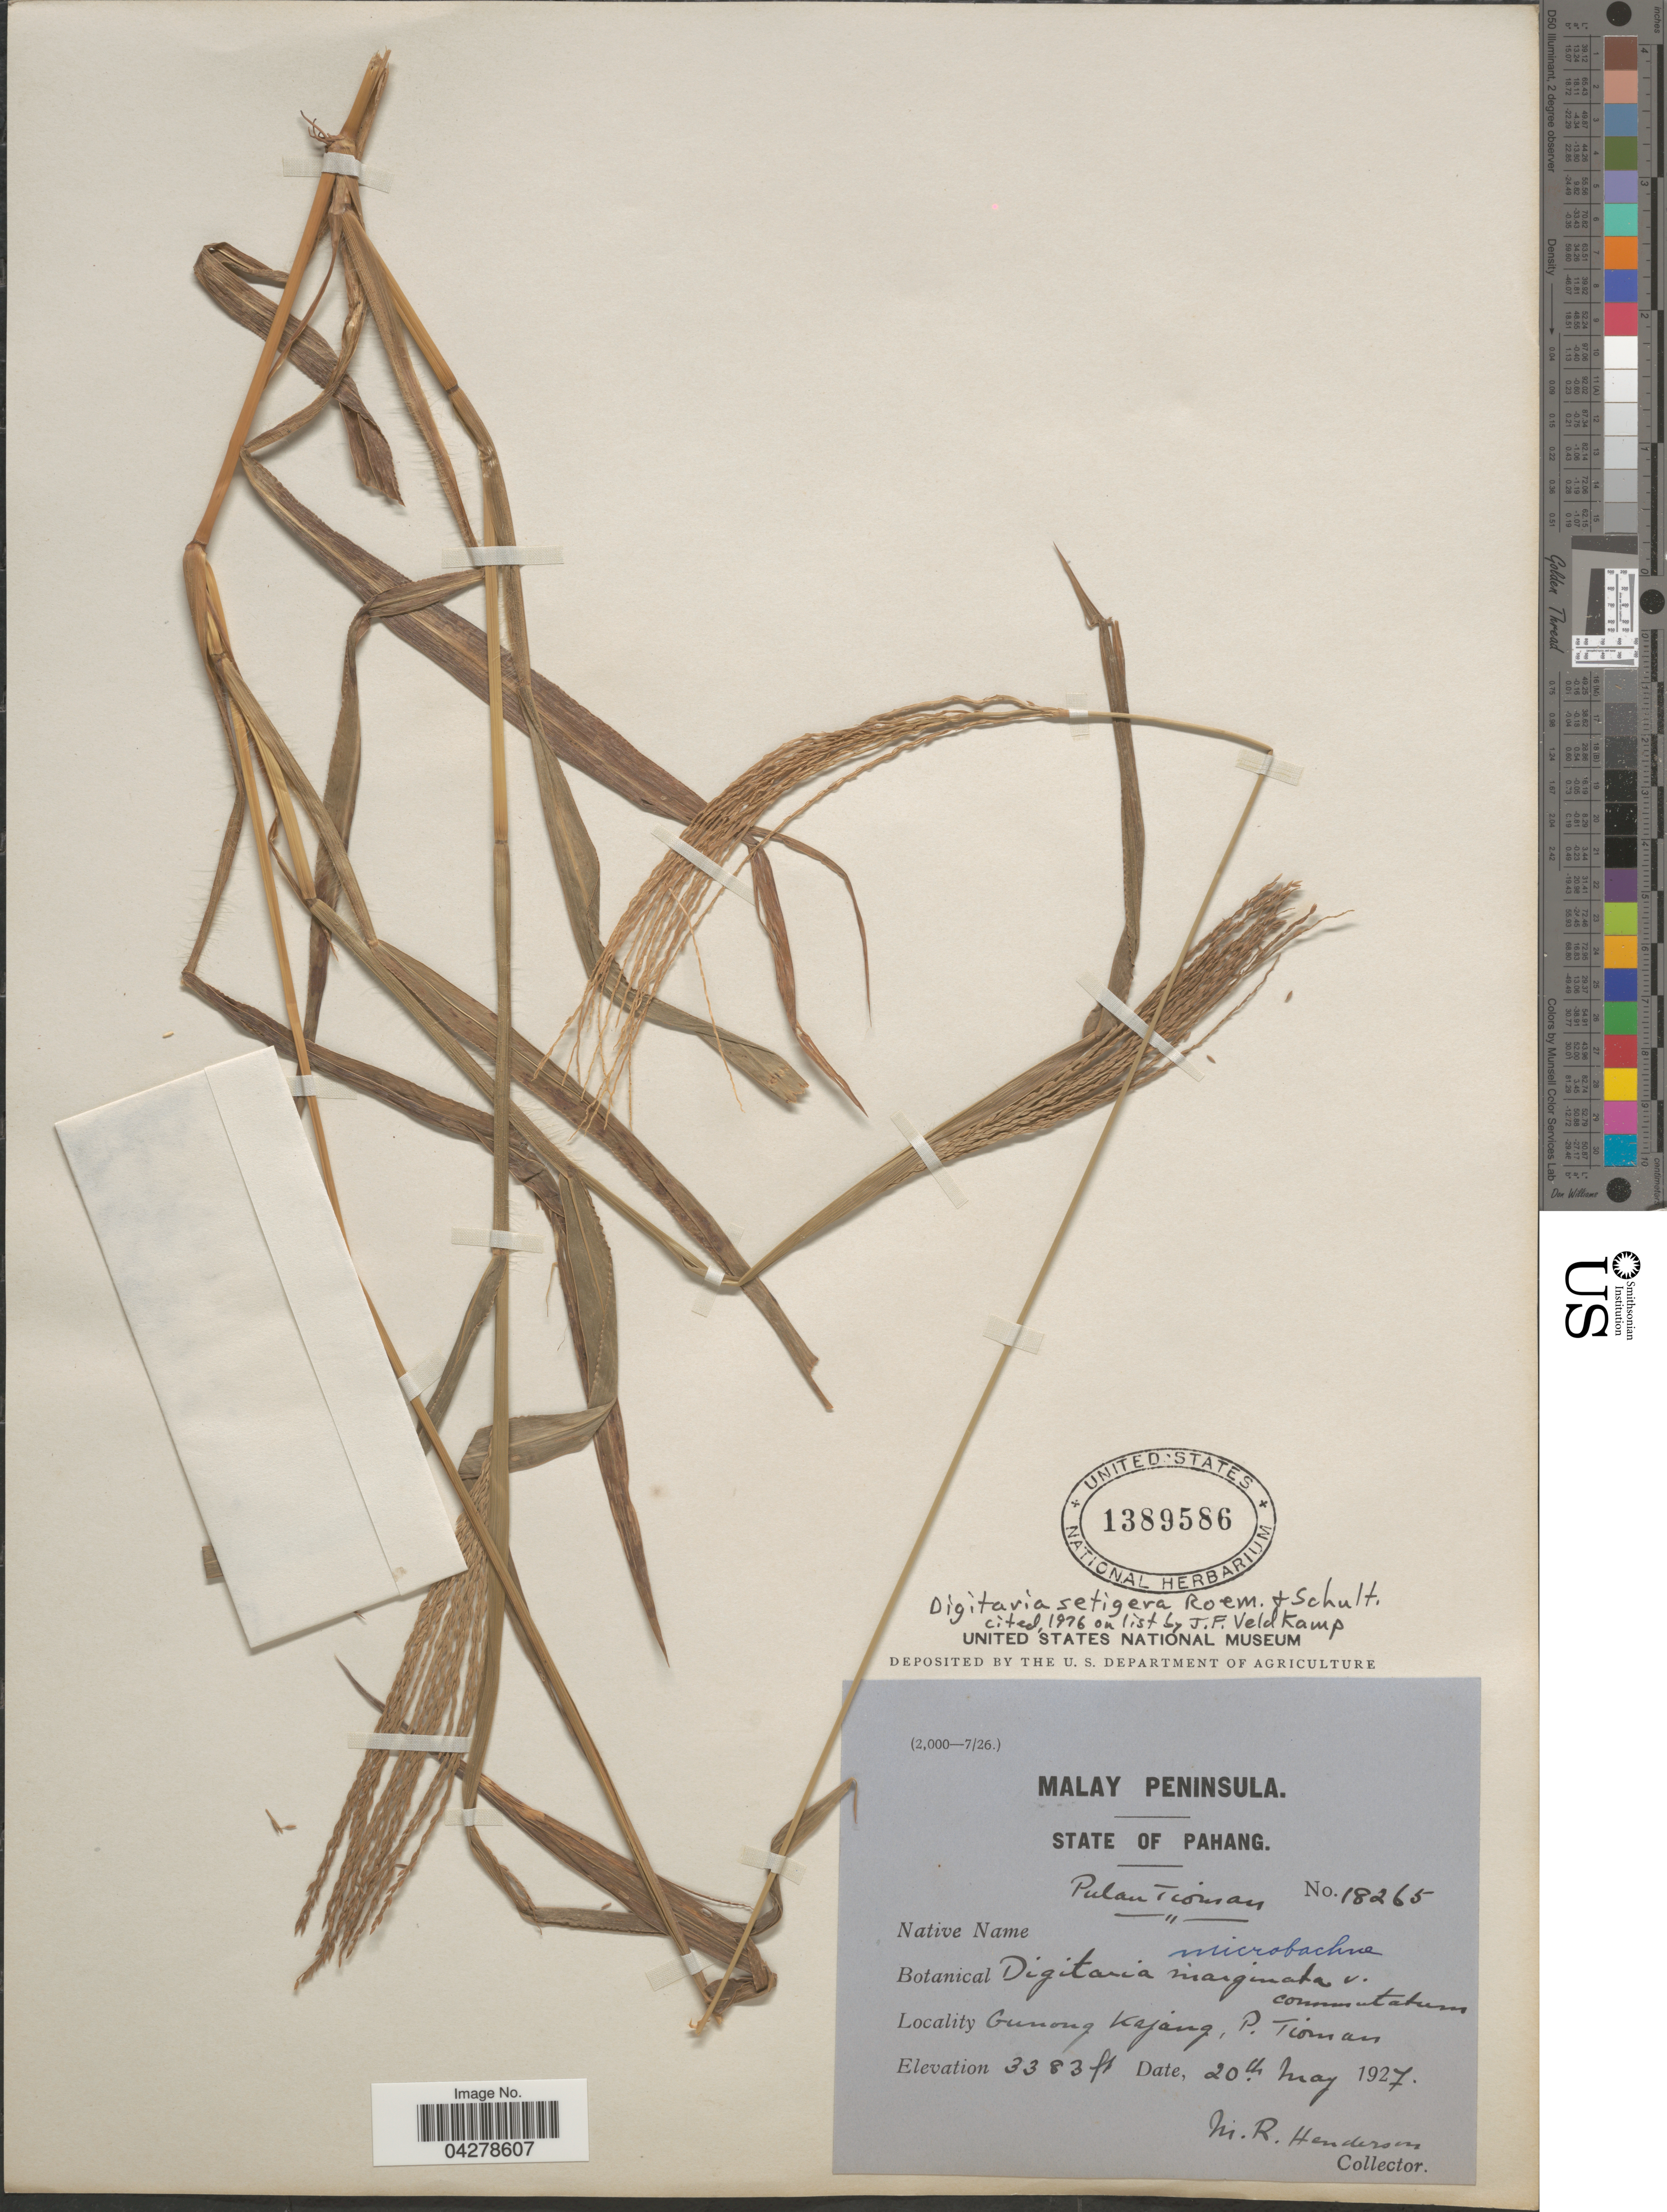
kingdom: Plantae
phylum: Tracheophyta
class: Liliopsida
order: Poales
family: Poaceae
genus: Digitaria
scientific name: Digitaria setigera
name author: Roth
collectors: M. Henderson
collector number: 18265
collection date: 1927-05-20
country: Malaysia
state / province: Pahang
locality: Malay Peninsula. Gunong Kjang, P. Tioman.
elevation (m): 1031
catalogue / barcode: US 1389586